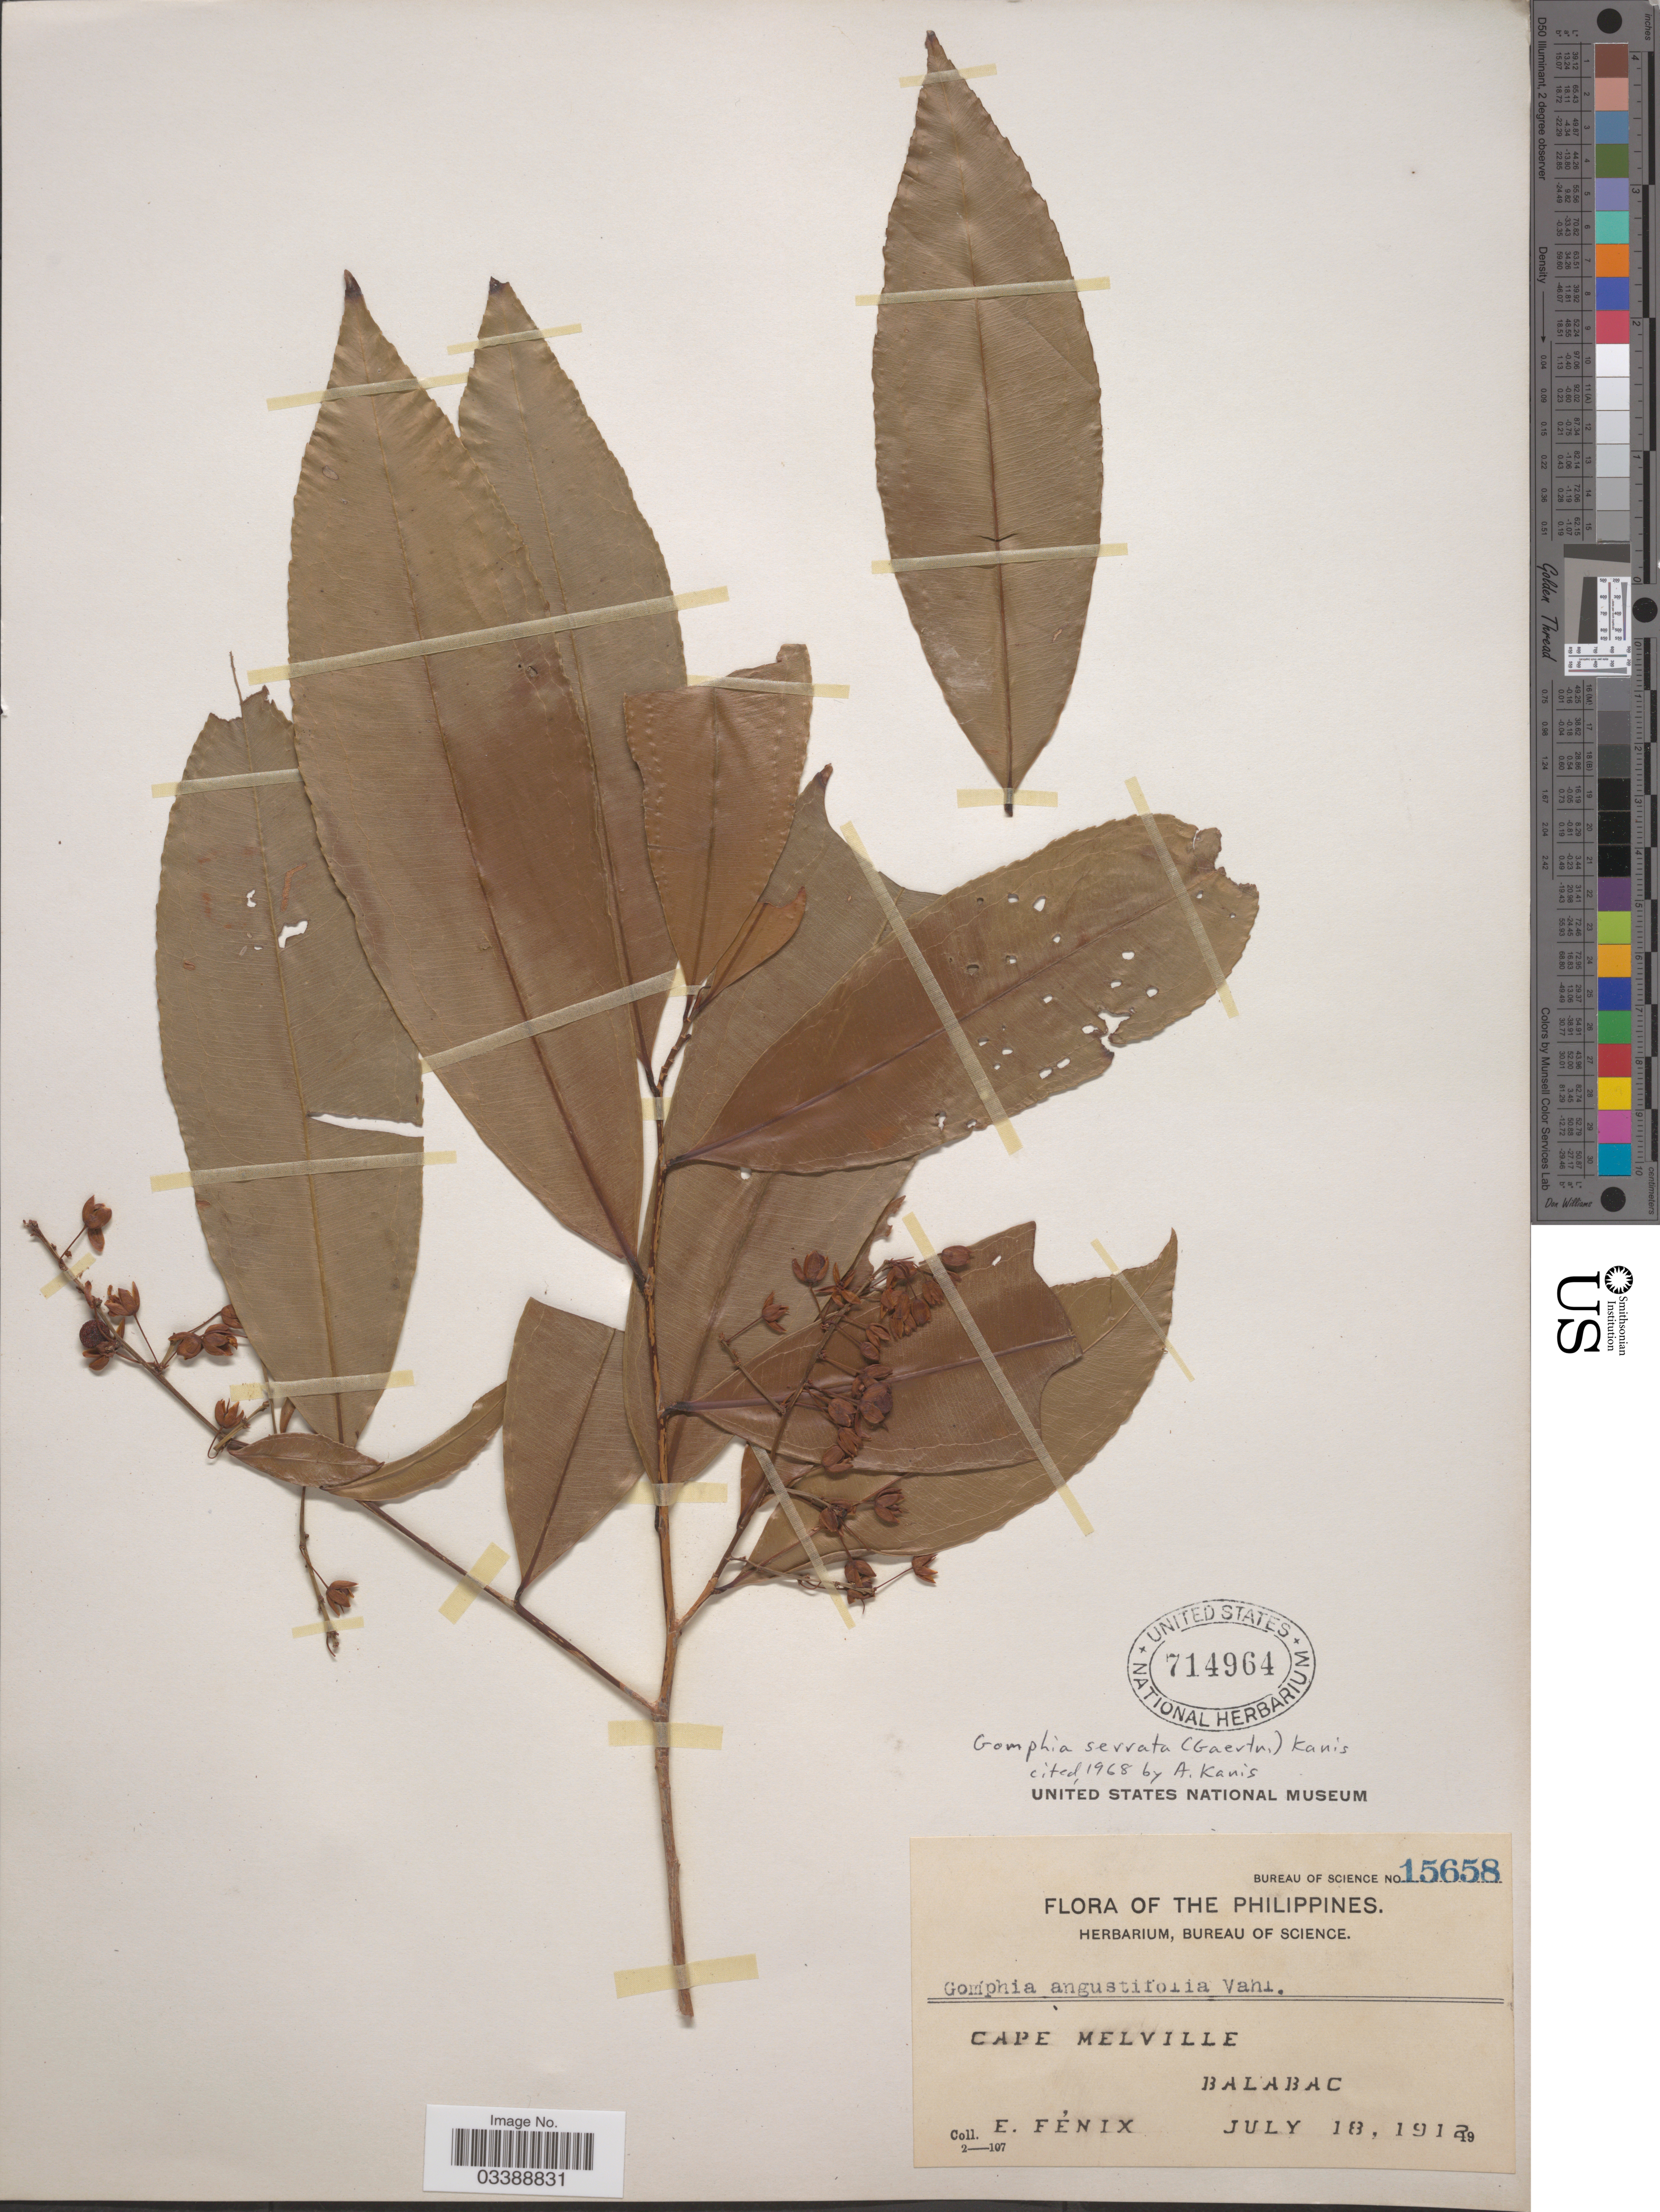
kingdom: Plantae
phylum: Tracheophyta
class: Magnoliopsida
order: Malpighiales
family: Ochnaceae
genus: Campylospermum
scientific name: Campylospermum serratum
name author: (Gaertn.) Bittrich & M.C.E. Amaral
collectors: E. Fénix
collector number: Bureau of Science 15658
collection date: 1912-07-18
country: Philippines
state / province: Mimaropa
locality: Cape Melville. Balabac.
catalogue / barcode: US 714964